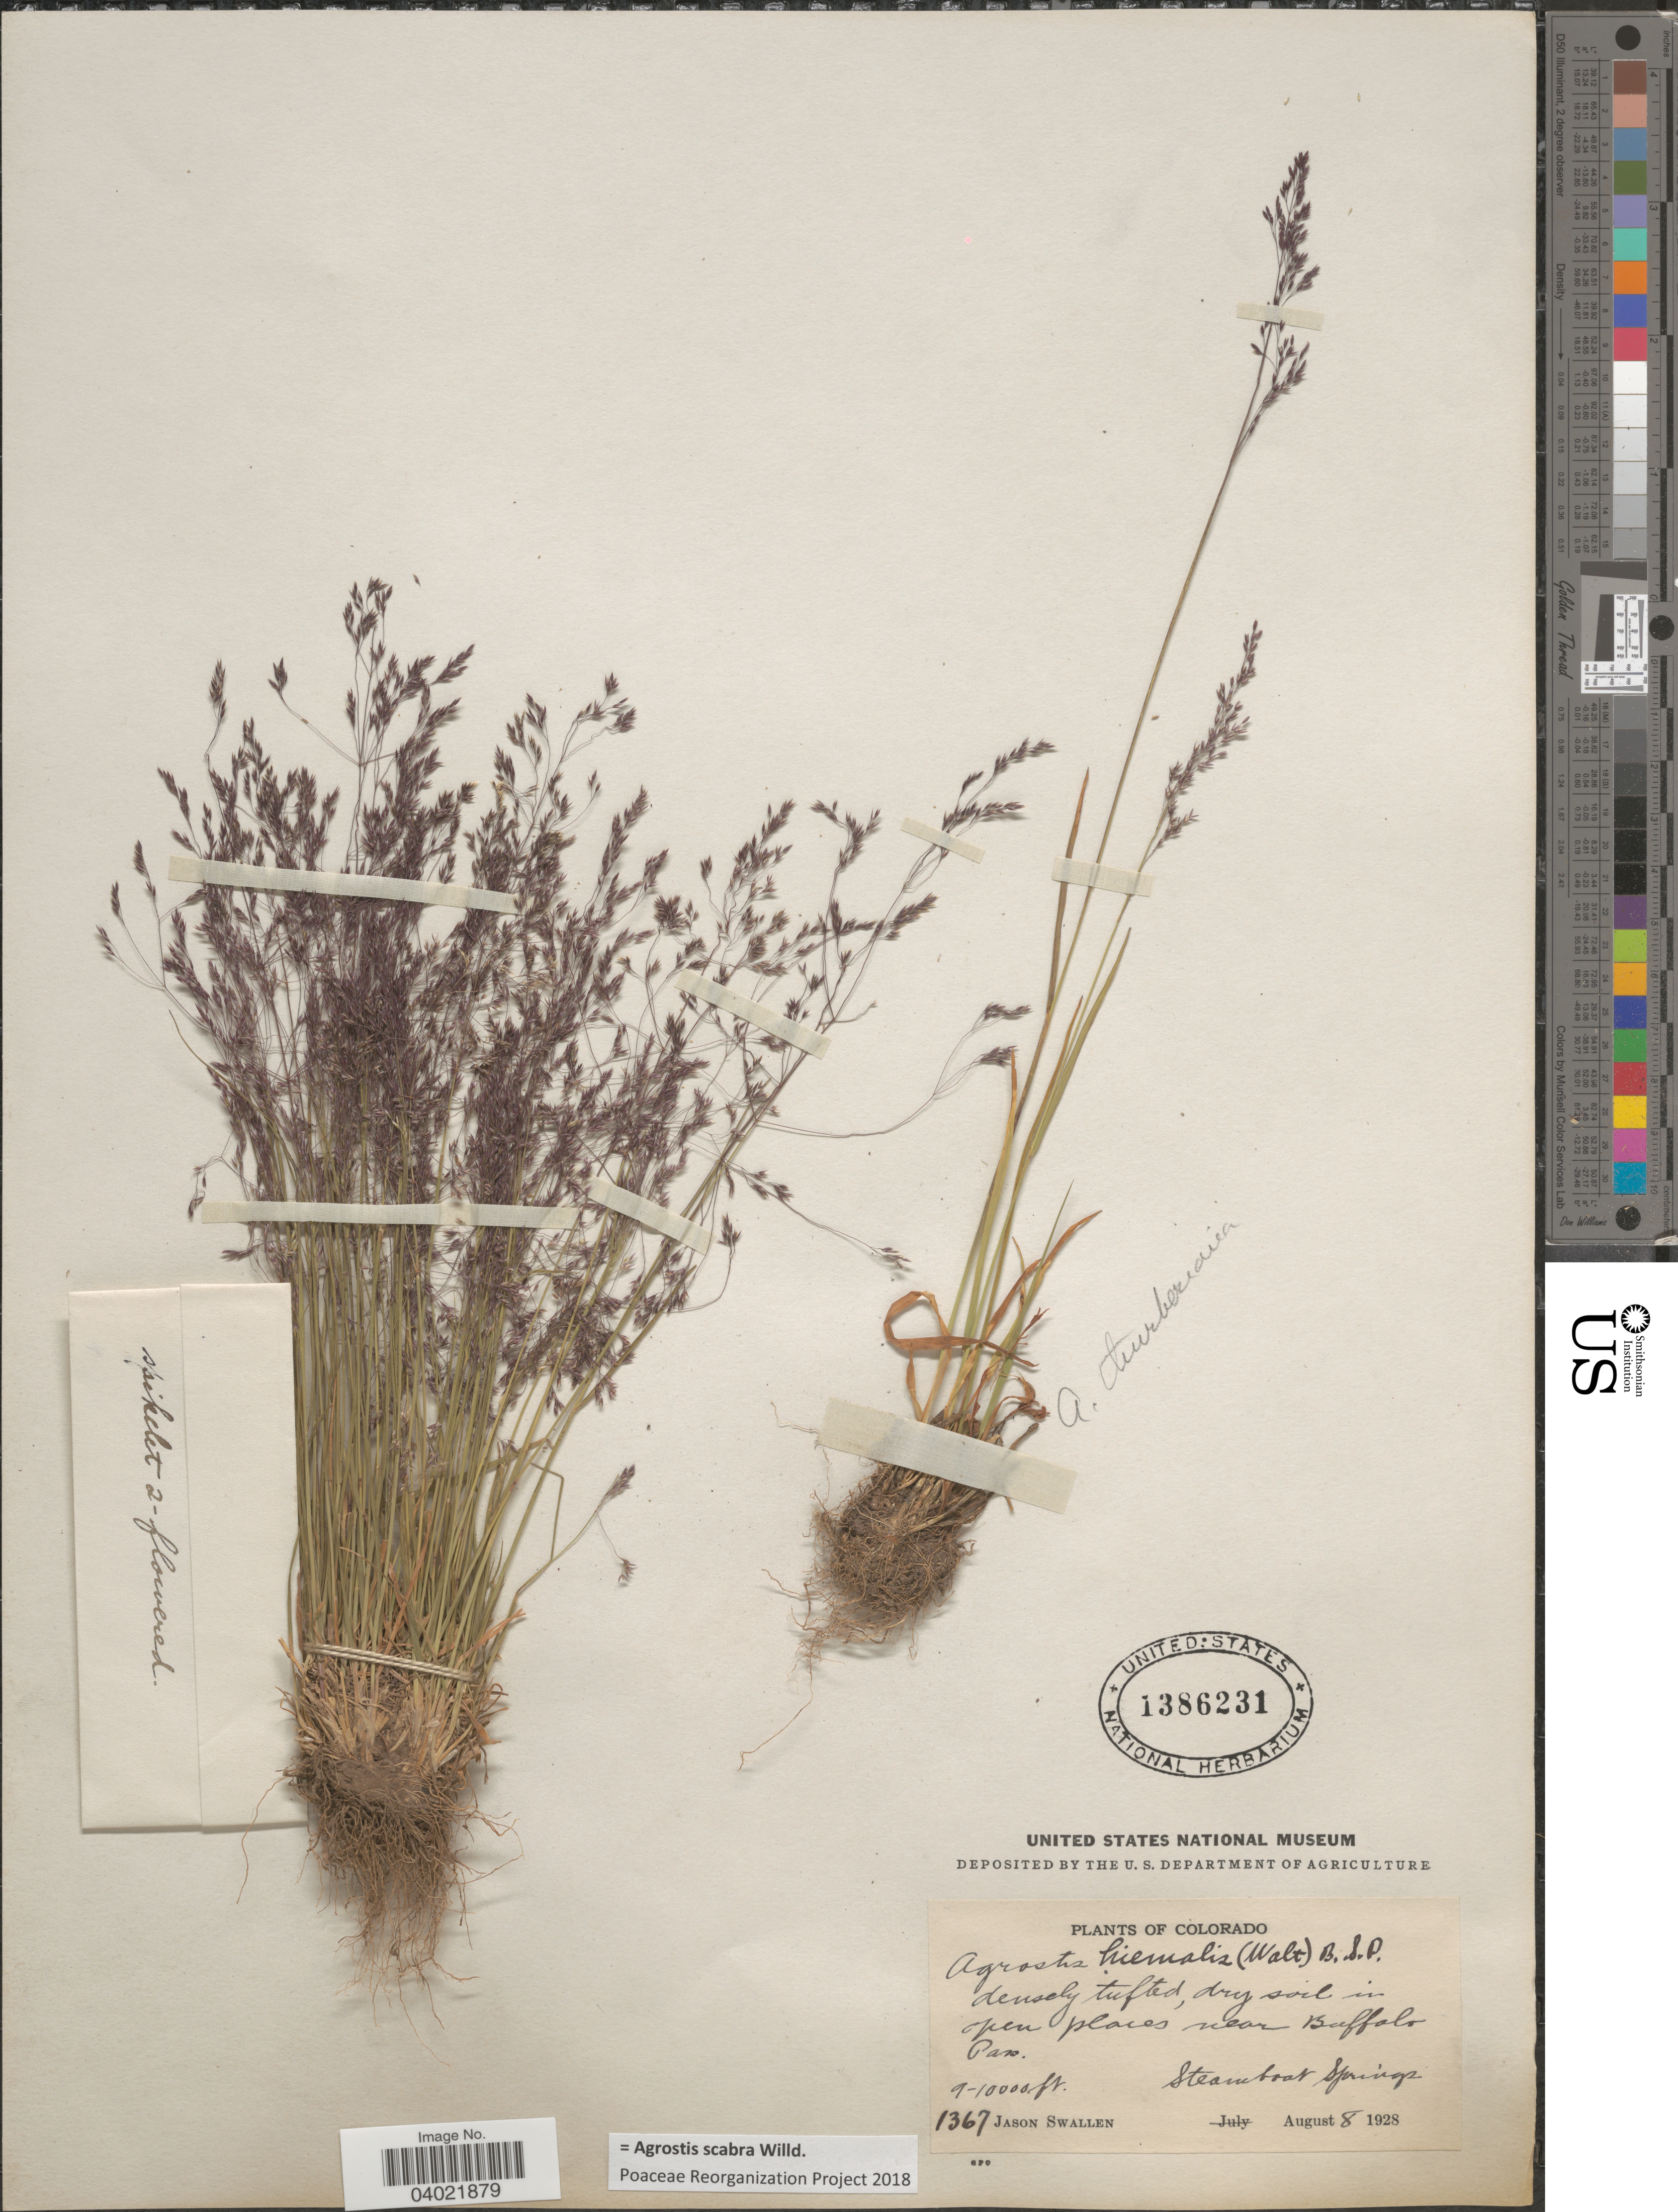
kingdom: Plantae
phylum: Tracheophyta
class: Liliopsida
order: Poales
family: Poaceae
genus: Agrostis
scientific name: Agrostis scabra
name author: Willd.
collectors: J. R. Swallen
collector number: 1367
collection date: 1928-08-08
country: United States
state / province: Colorado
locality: Near Buffalo Pass. Steamboat Springs.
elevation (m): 2743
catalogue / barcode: US 1386231